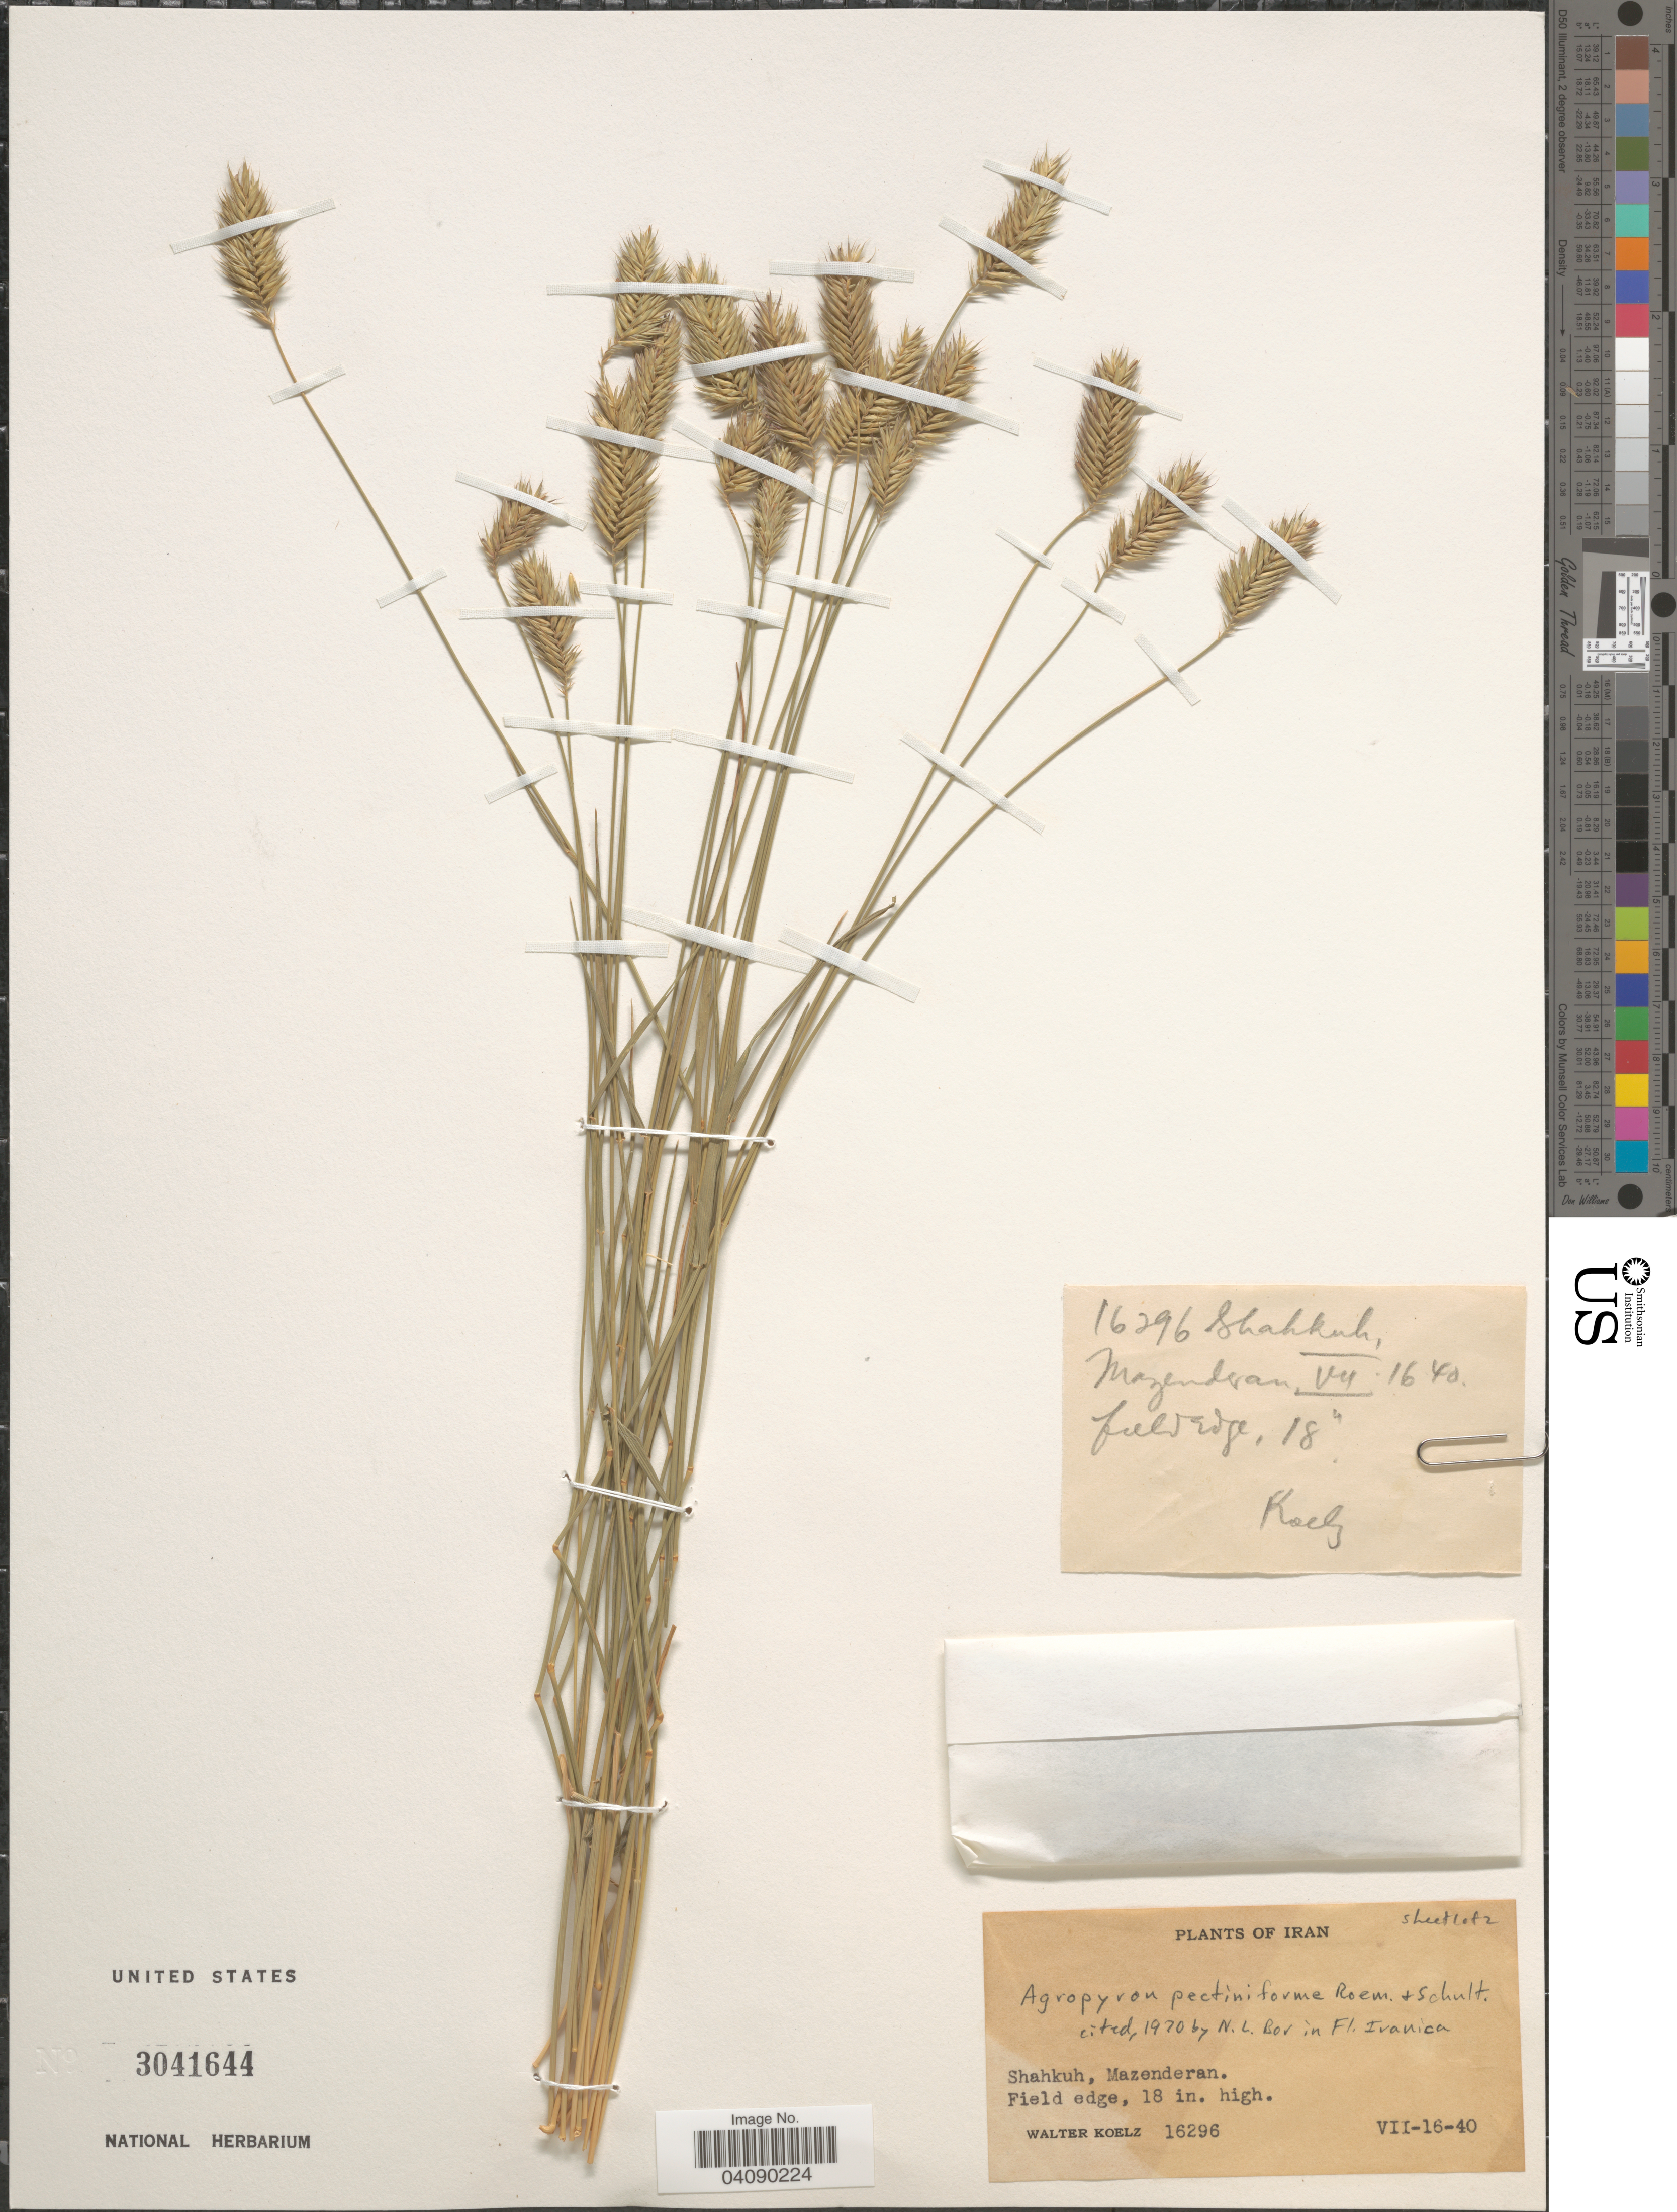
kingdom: Plantae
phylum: Tracheophyta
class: Liliopsida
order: Poales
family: Poaceae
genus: Agropyron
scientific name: Agropyron cristatum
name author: (L.) Gaertn.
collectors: W. N. Koelz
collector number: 16296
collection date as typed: Transcribed d/m/y: 16/7/40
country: Iran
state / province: Mazandaran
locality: Shahkuh, Mazenderan. Field edge.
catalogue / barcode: US 3041644